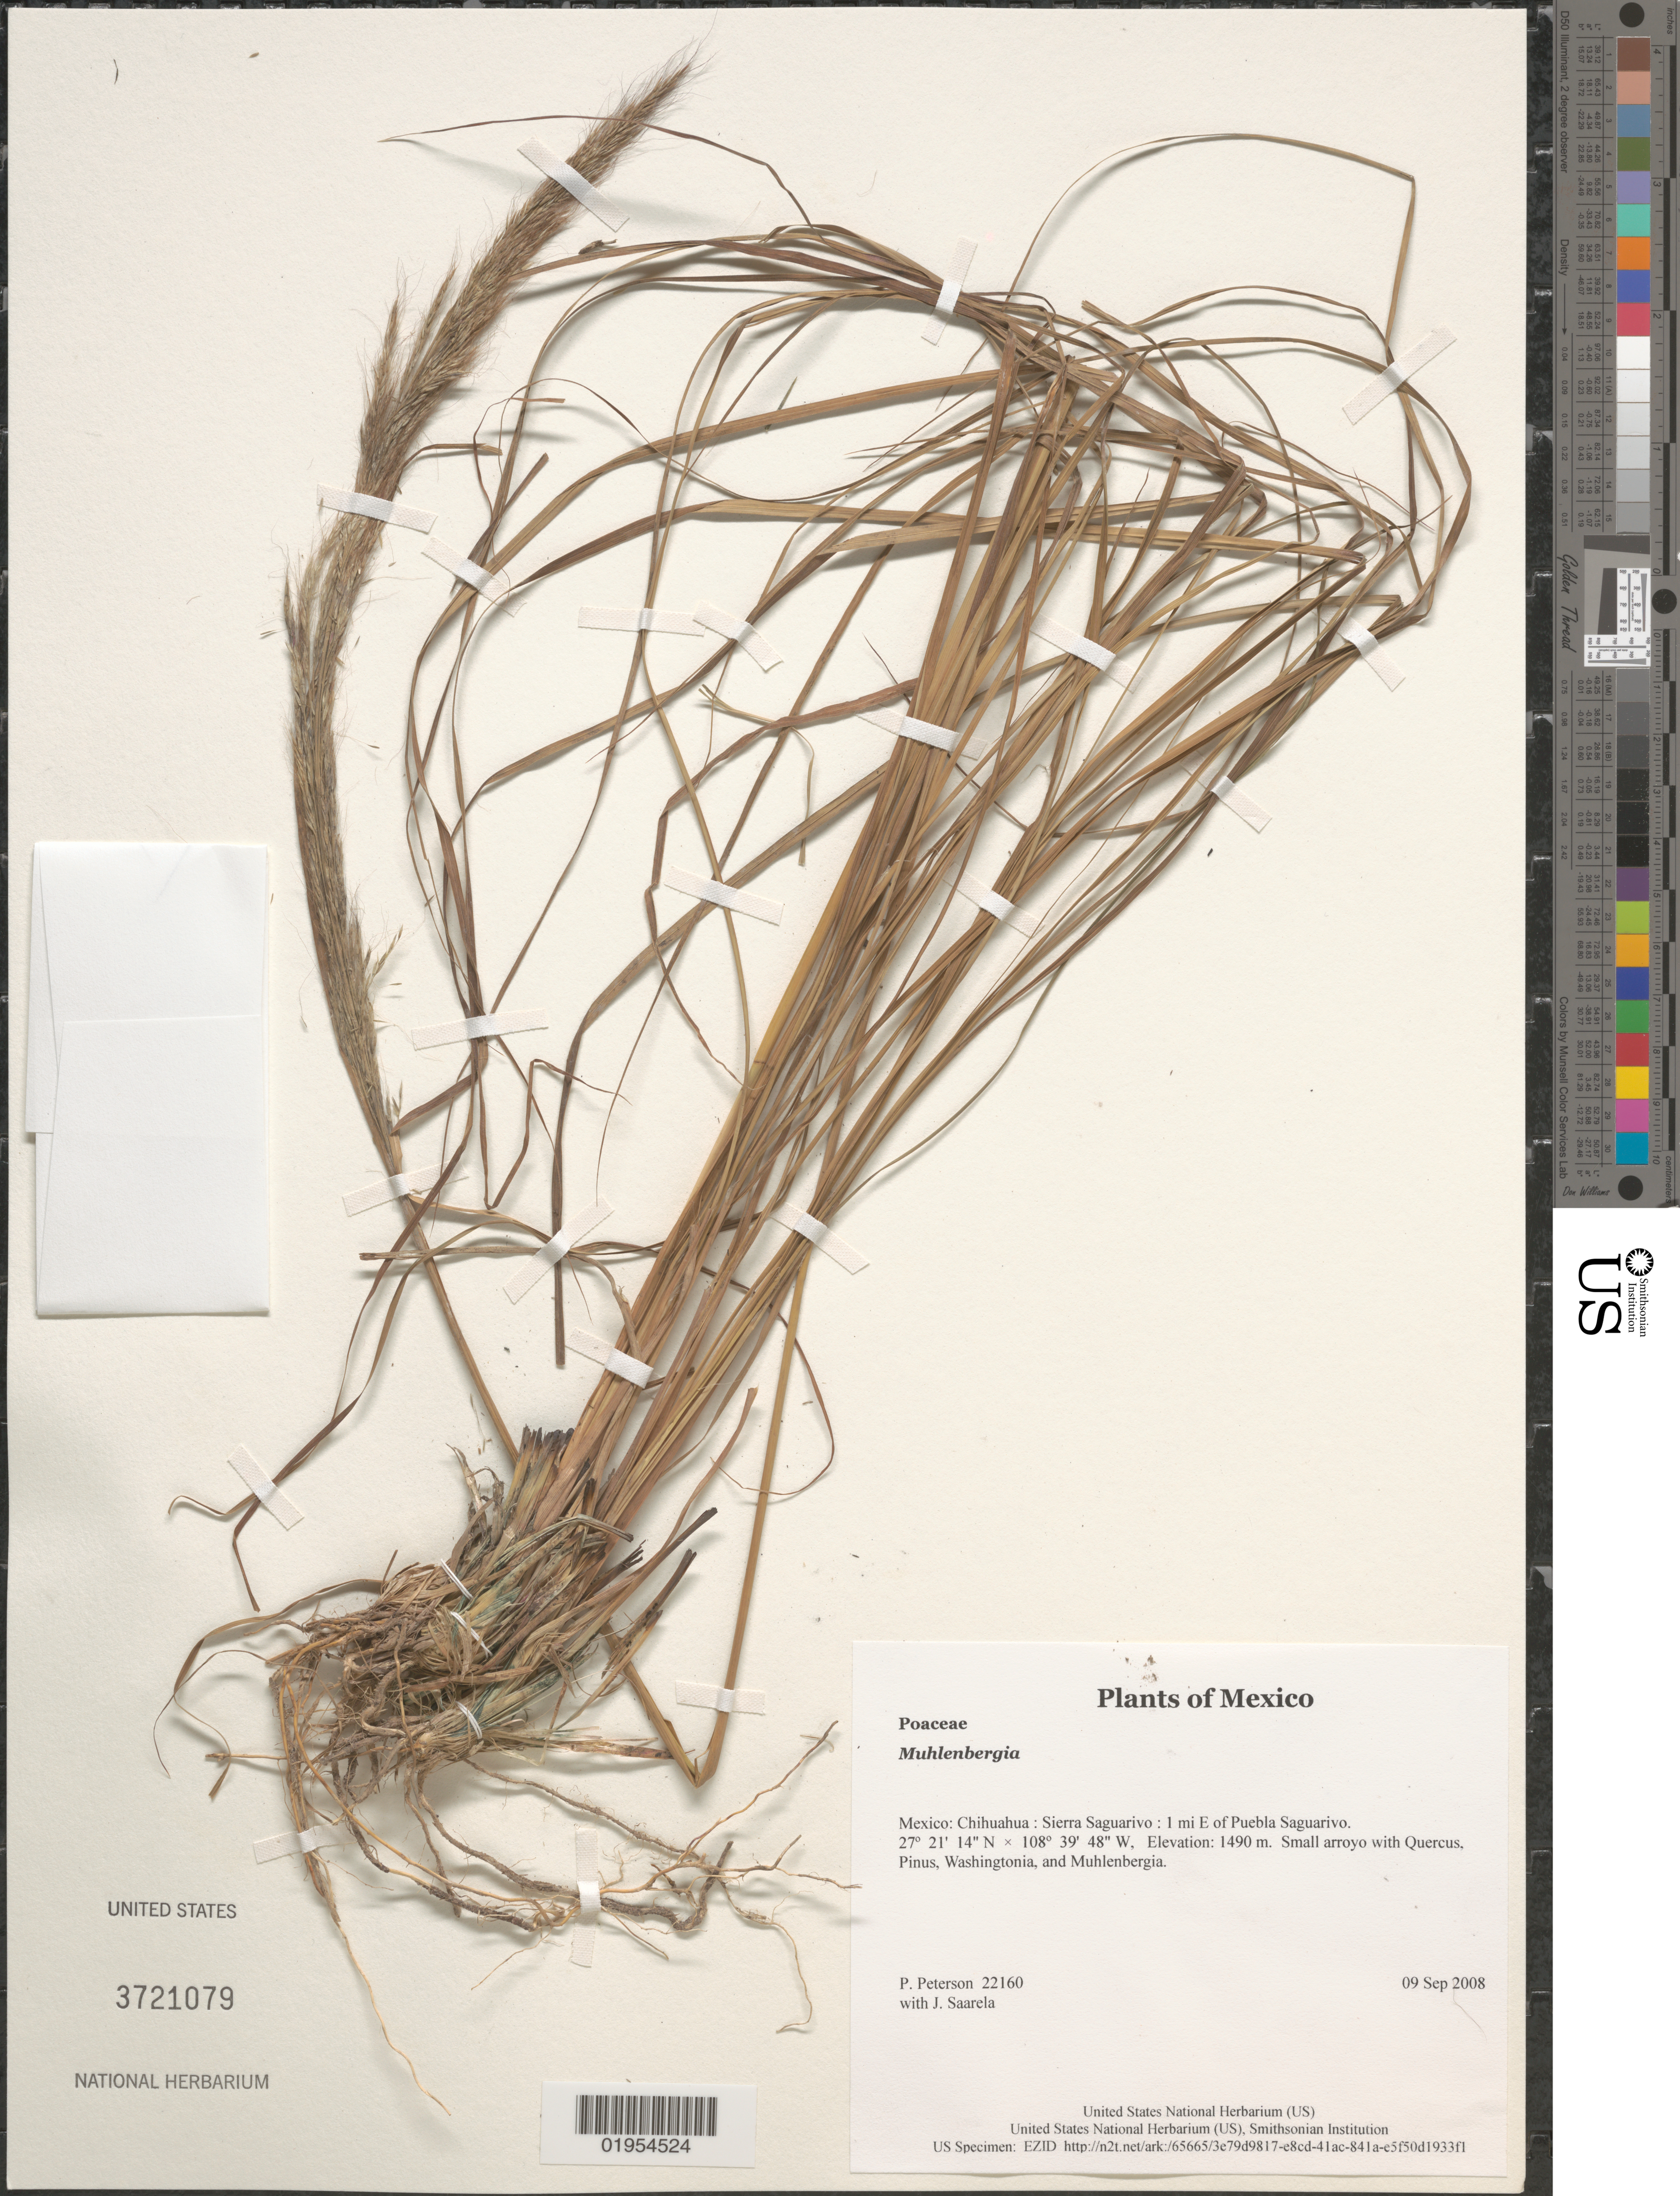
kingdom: Plantae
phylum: Tracheophyta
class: Liliopsida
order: Poales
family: Poaceae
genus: Muhlenbergia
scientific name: Muhlenbergia sp.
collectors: P. M. Peterson & J. Saarela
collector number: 22160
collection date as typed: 09 Sep 2008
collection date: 2008-09-09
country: Mexico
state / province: Chihuahua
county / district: Sierra Saguarivo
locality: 1 mi E of Puebla Saguarivo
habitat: Small arroyo with Quercus, Pinus, Washingtonia, and Muhlenbergia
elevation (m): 1490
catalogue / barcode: US 3721079